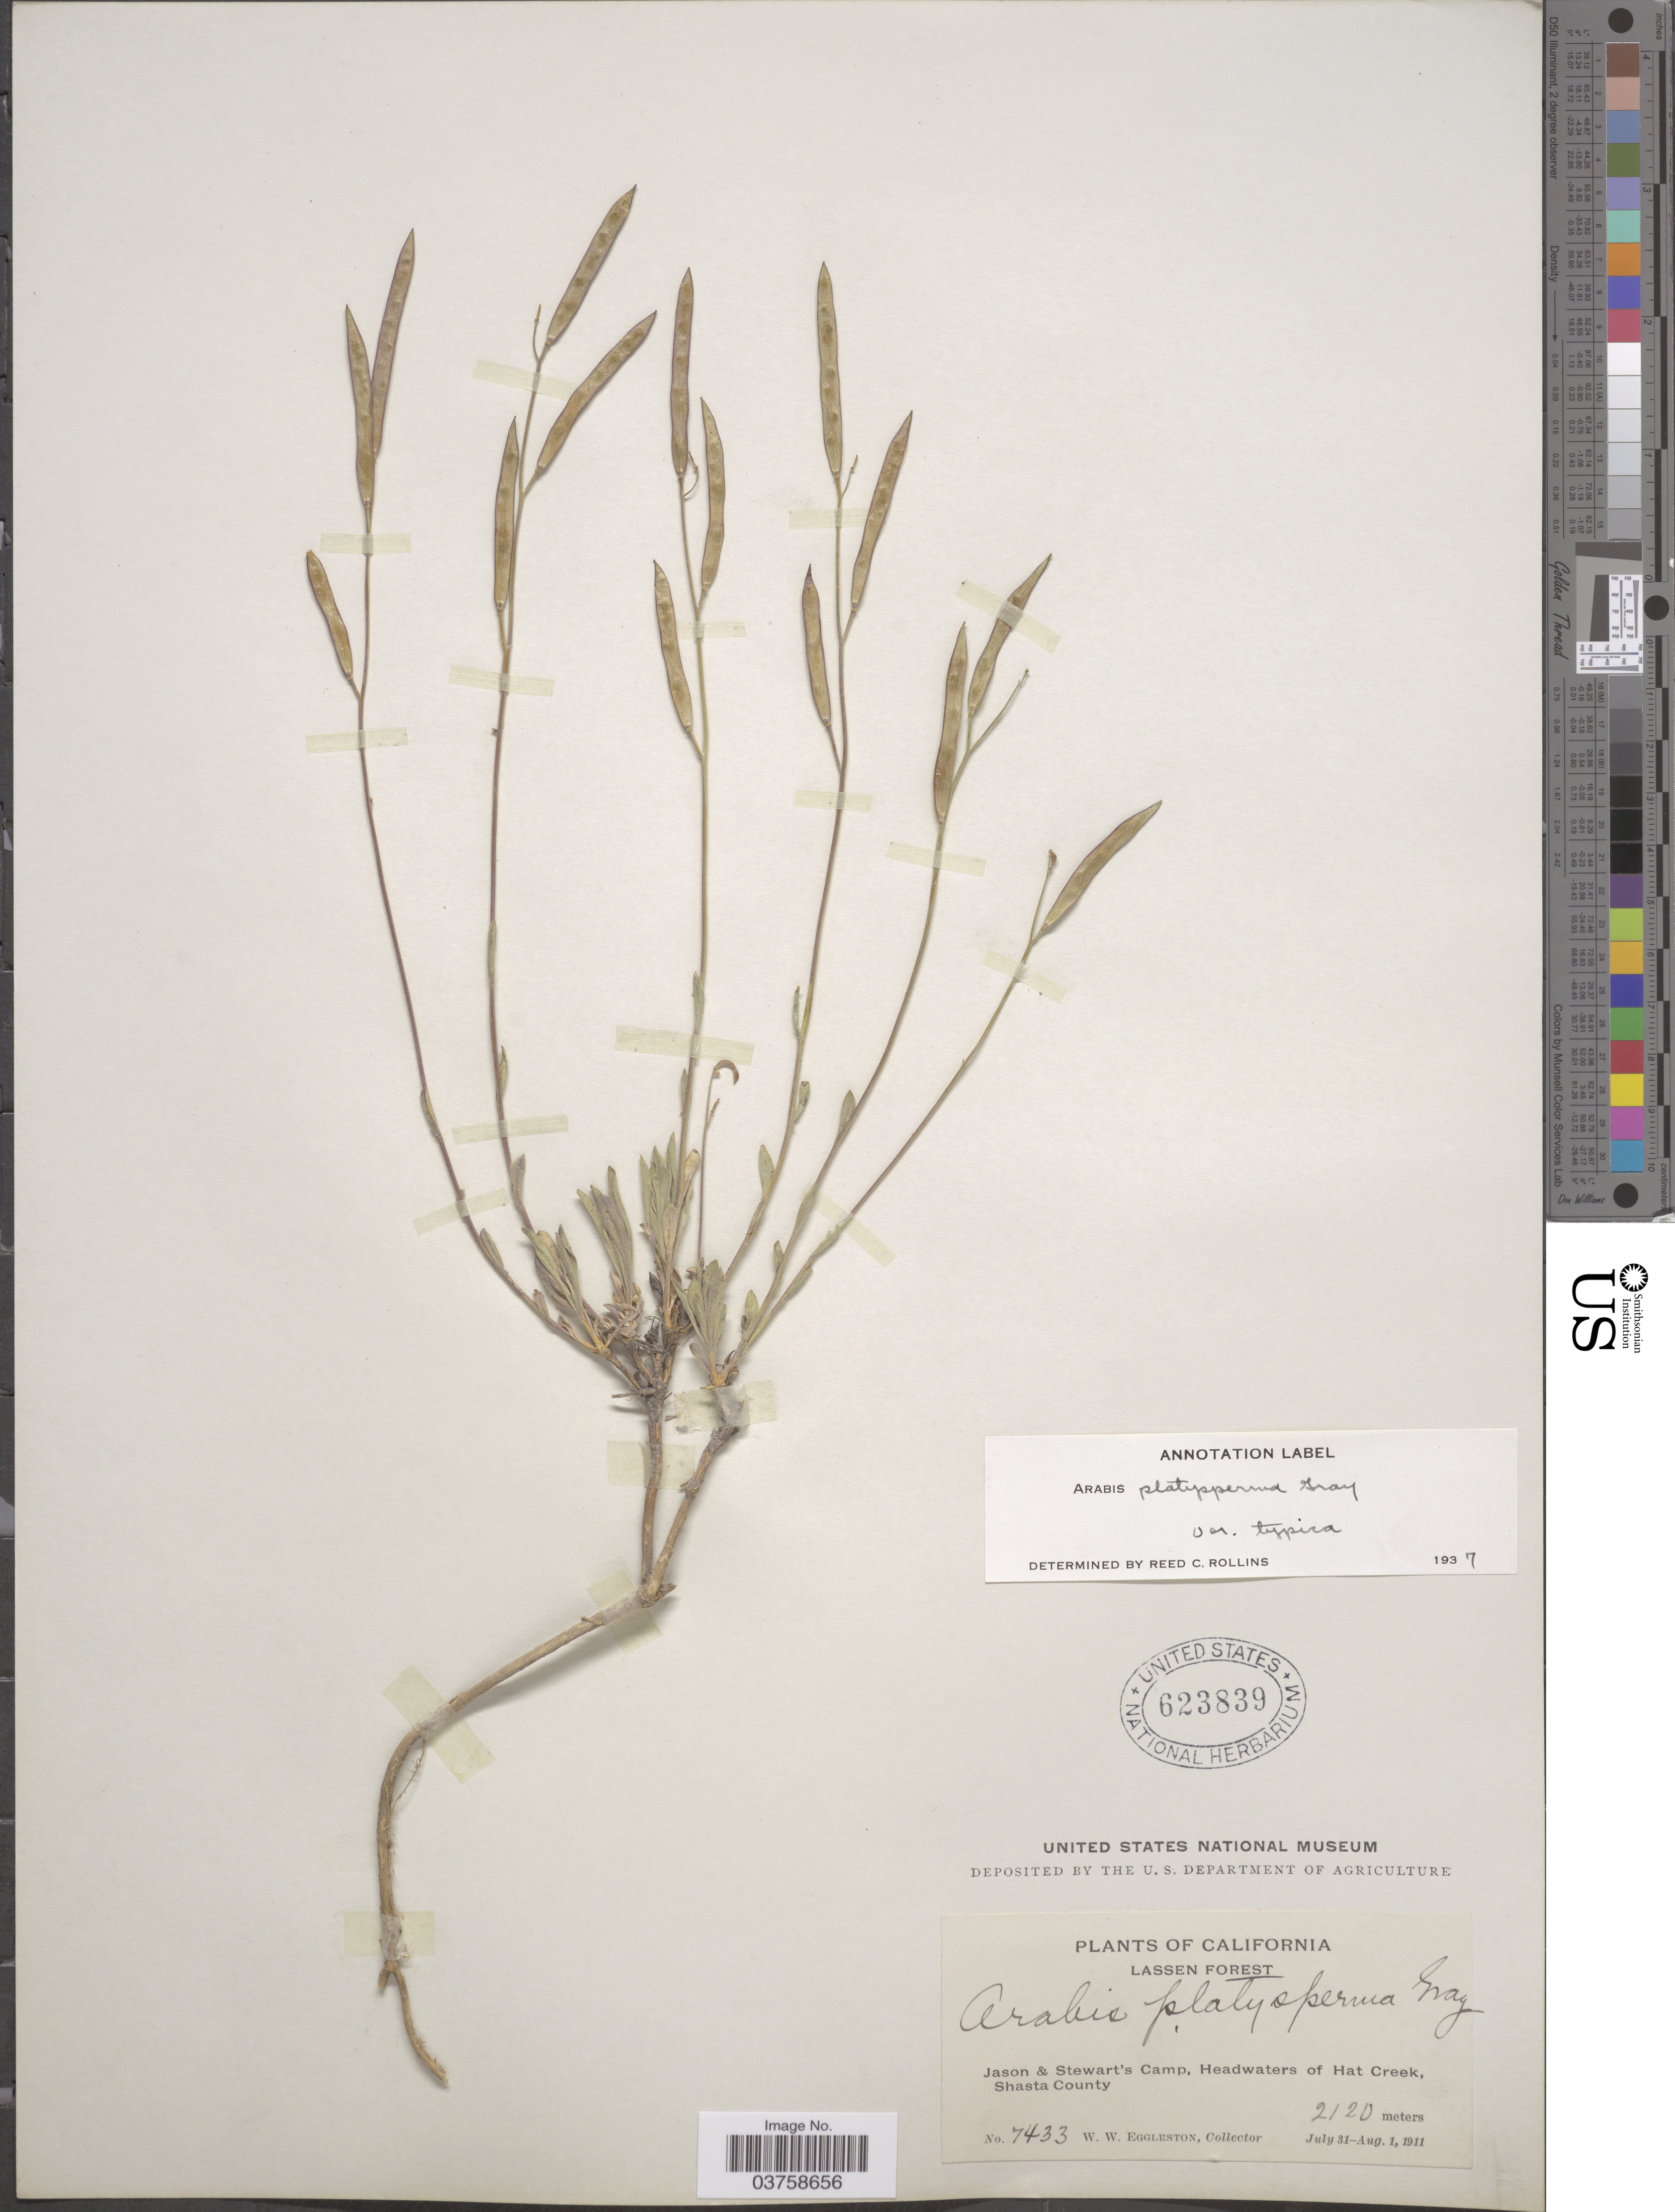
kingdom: Plantae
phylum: Tracheophyta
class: Magnoliopsida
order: Brassicales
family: Brassicaceae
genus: Arabis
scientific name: Arabis platysperma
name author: A. Gray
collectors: W. W. Eggleston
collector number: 7433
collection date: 1911-07-31/1911-08-01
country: United States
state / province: California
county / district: Shasta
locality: Lassen Forest. Jason & Stewart's Camp, Headwaters of Hat Creek, Shasta County.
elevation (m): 2120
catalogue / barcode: US 623839